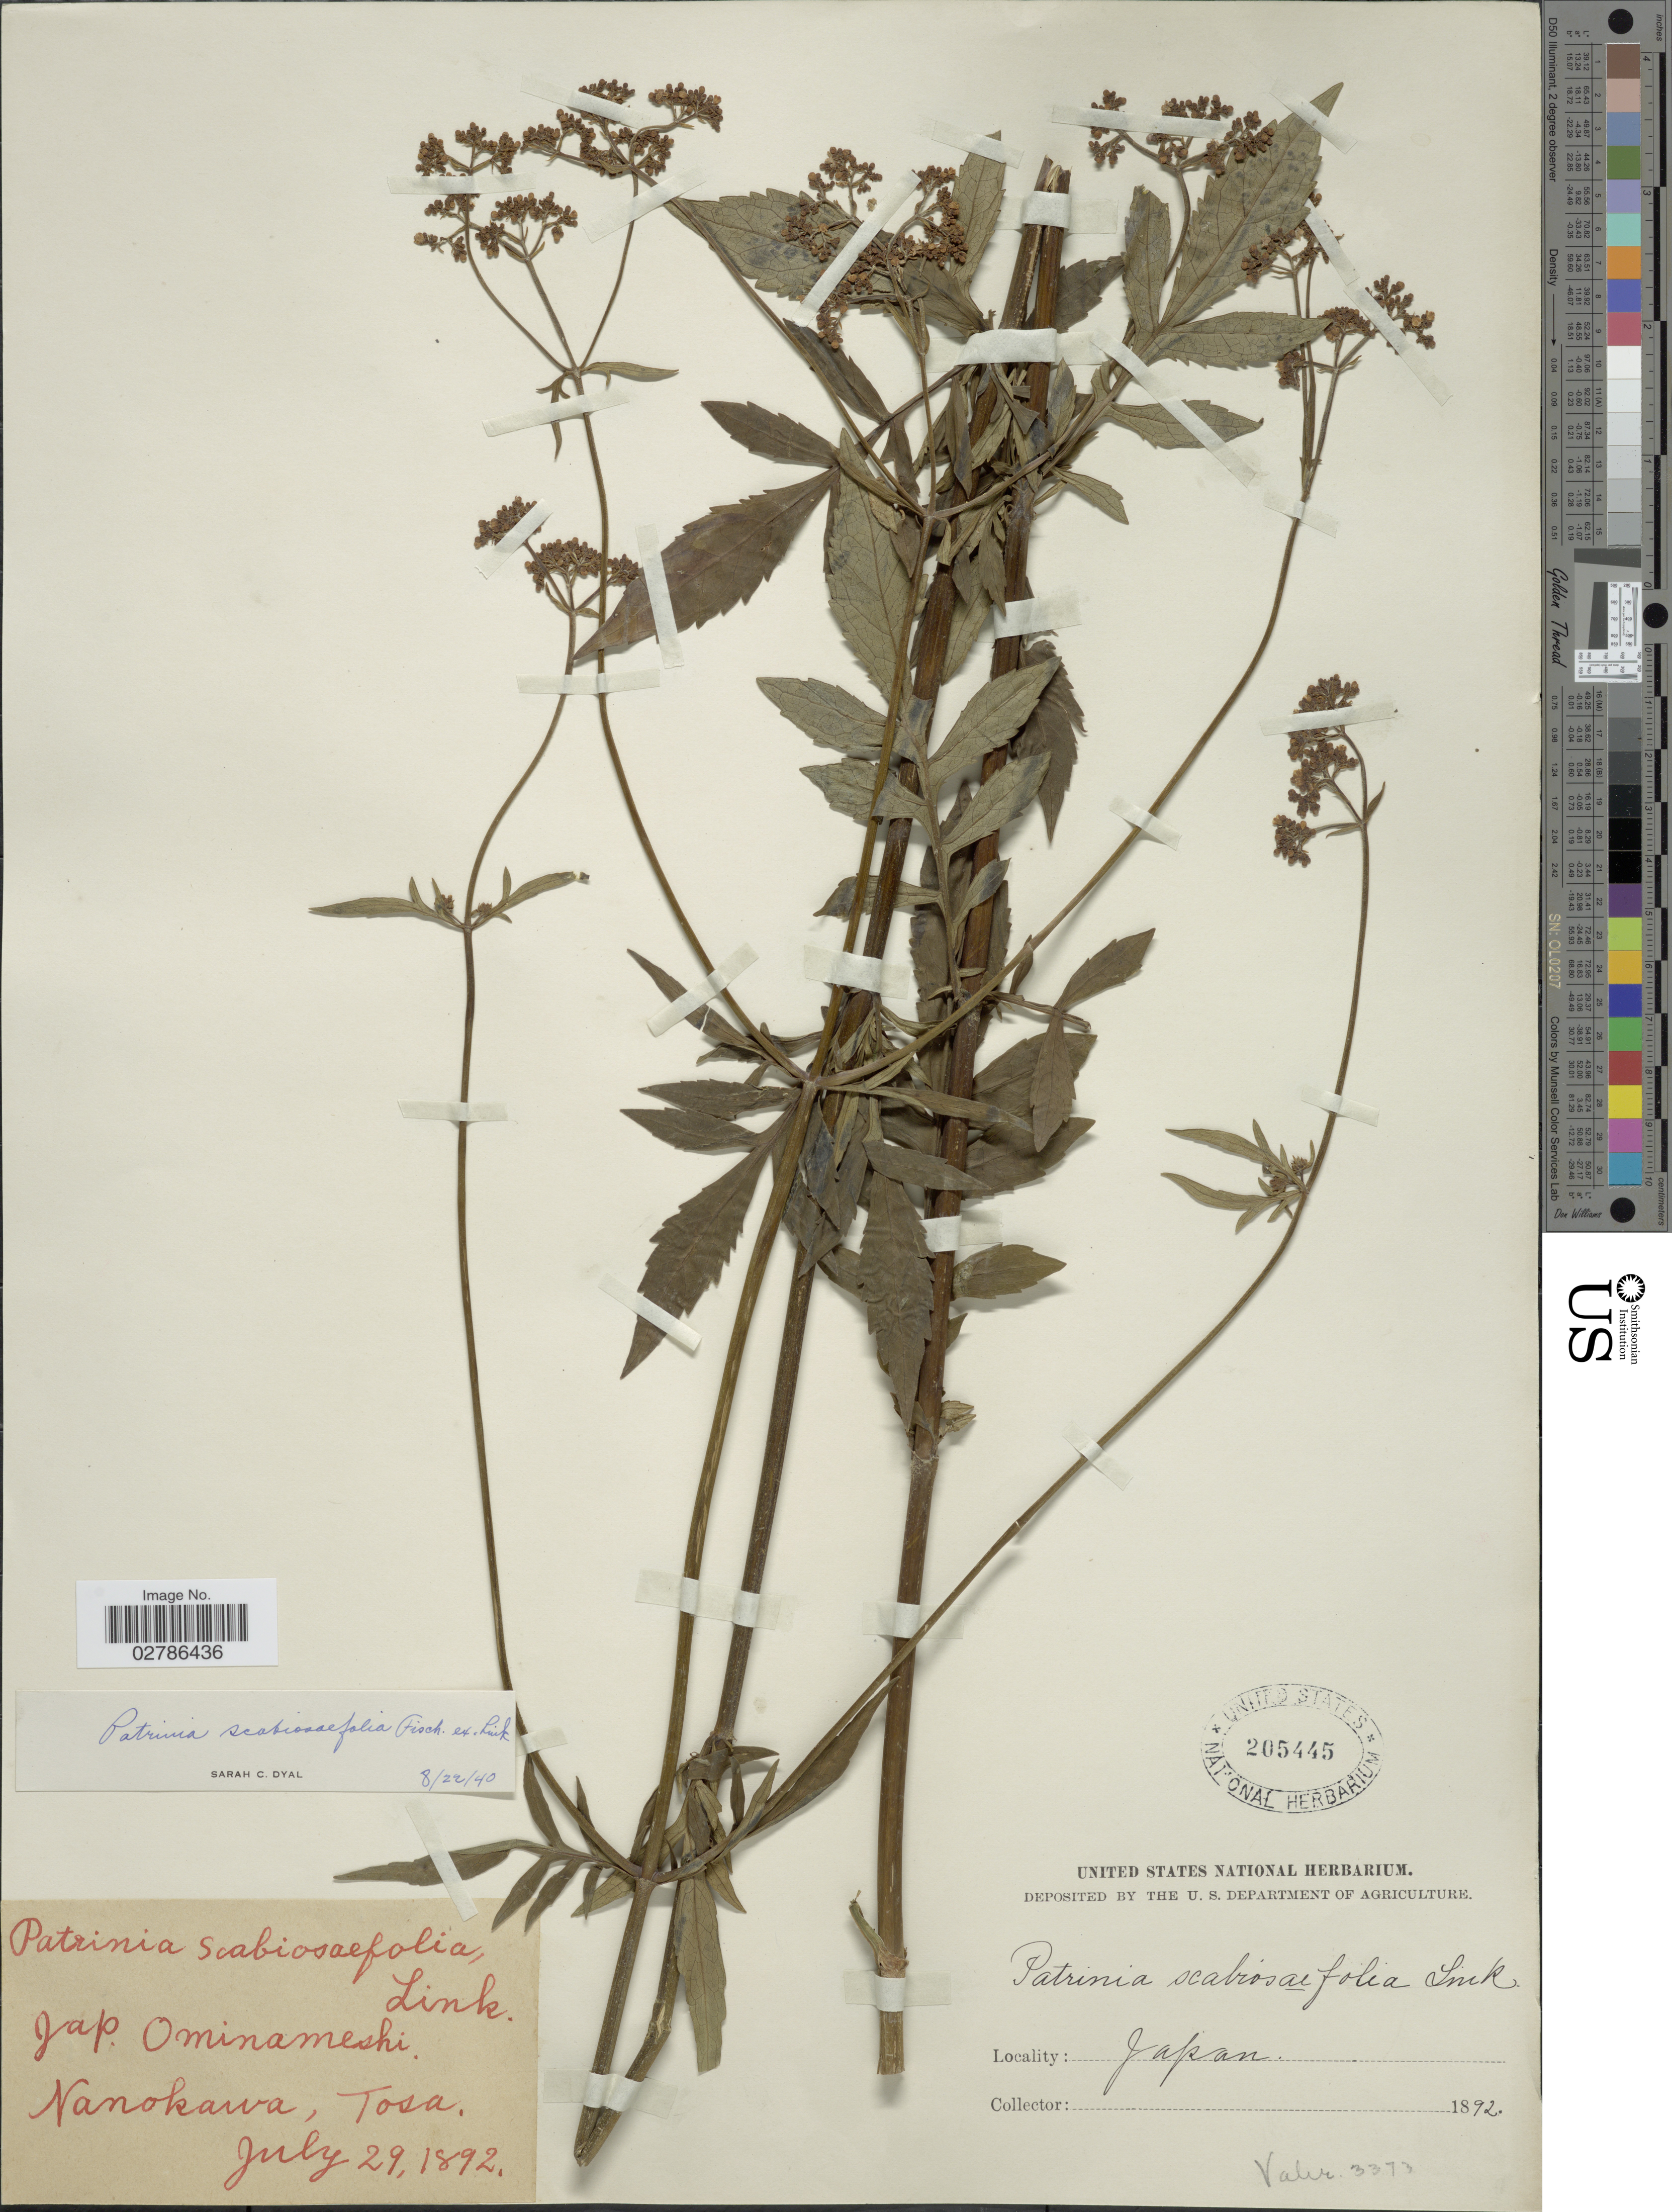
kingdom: Plantae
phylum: Tracheophyta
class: Magnoliopsida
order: Dipsacales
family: Caprifoliaceae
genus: Patrinia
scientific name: Patrinia scabiosifolia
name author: Link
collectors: ex herb. United States National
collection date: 1892-07-29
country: Japan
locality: Nanokawa, Tosa.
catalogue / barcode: US 205445